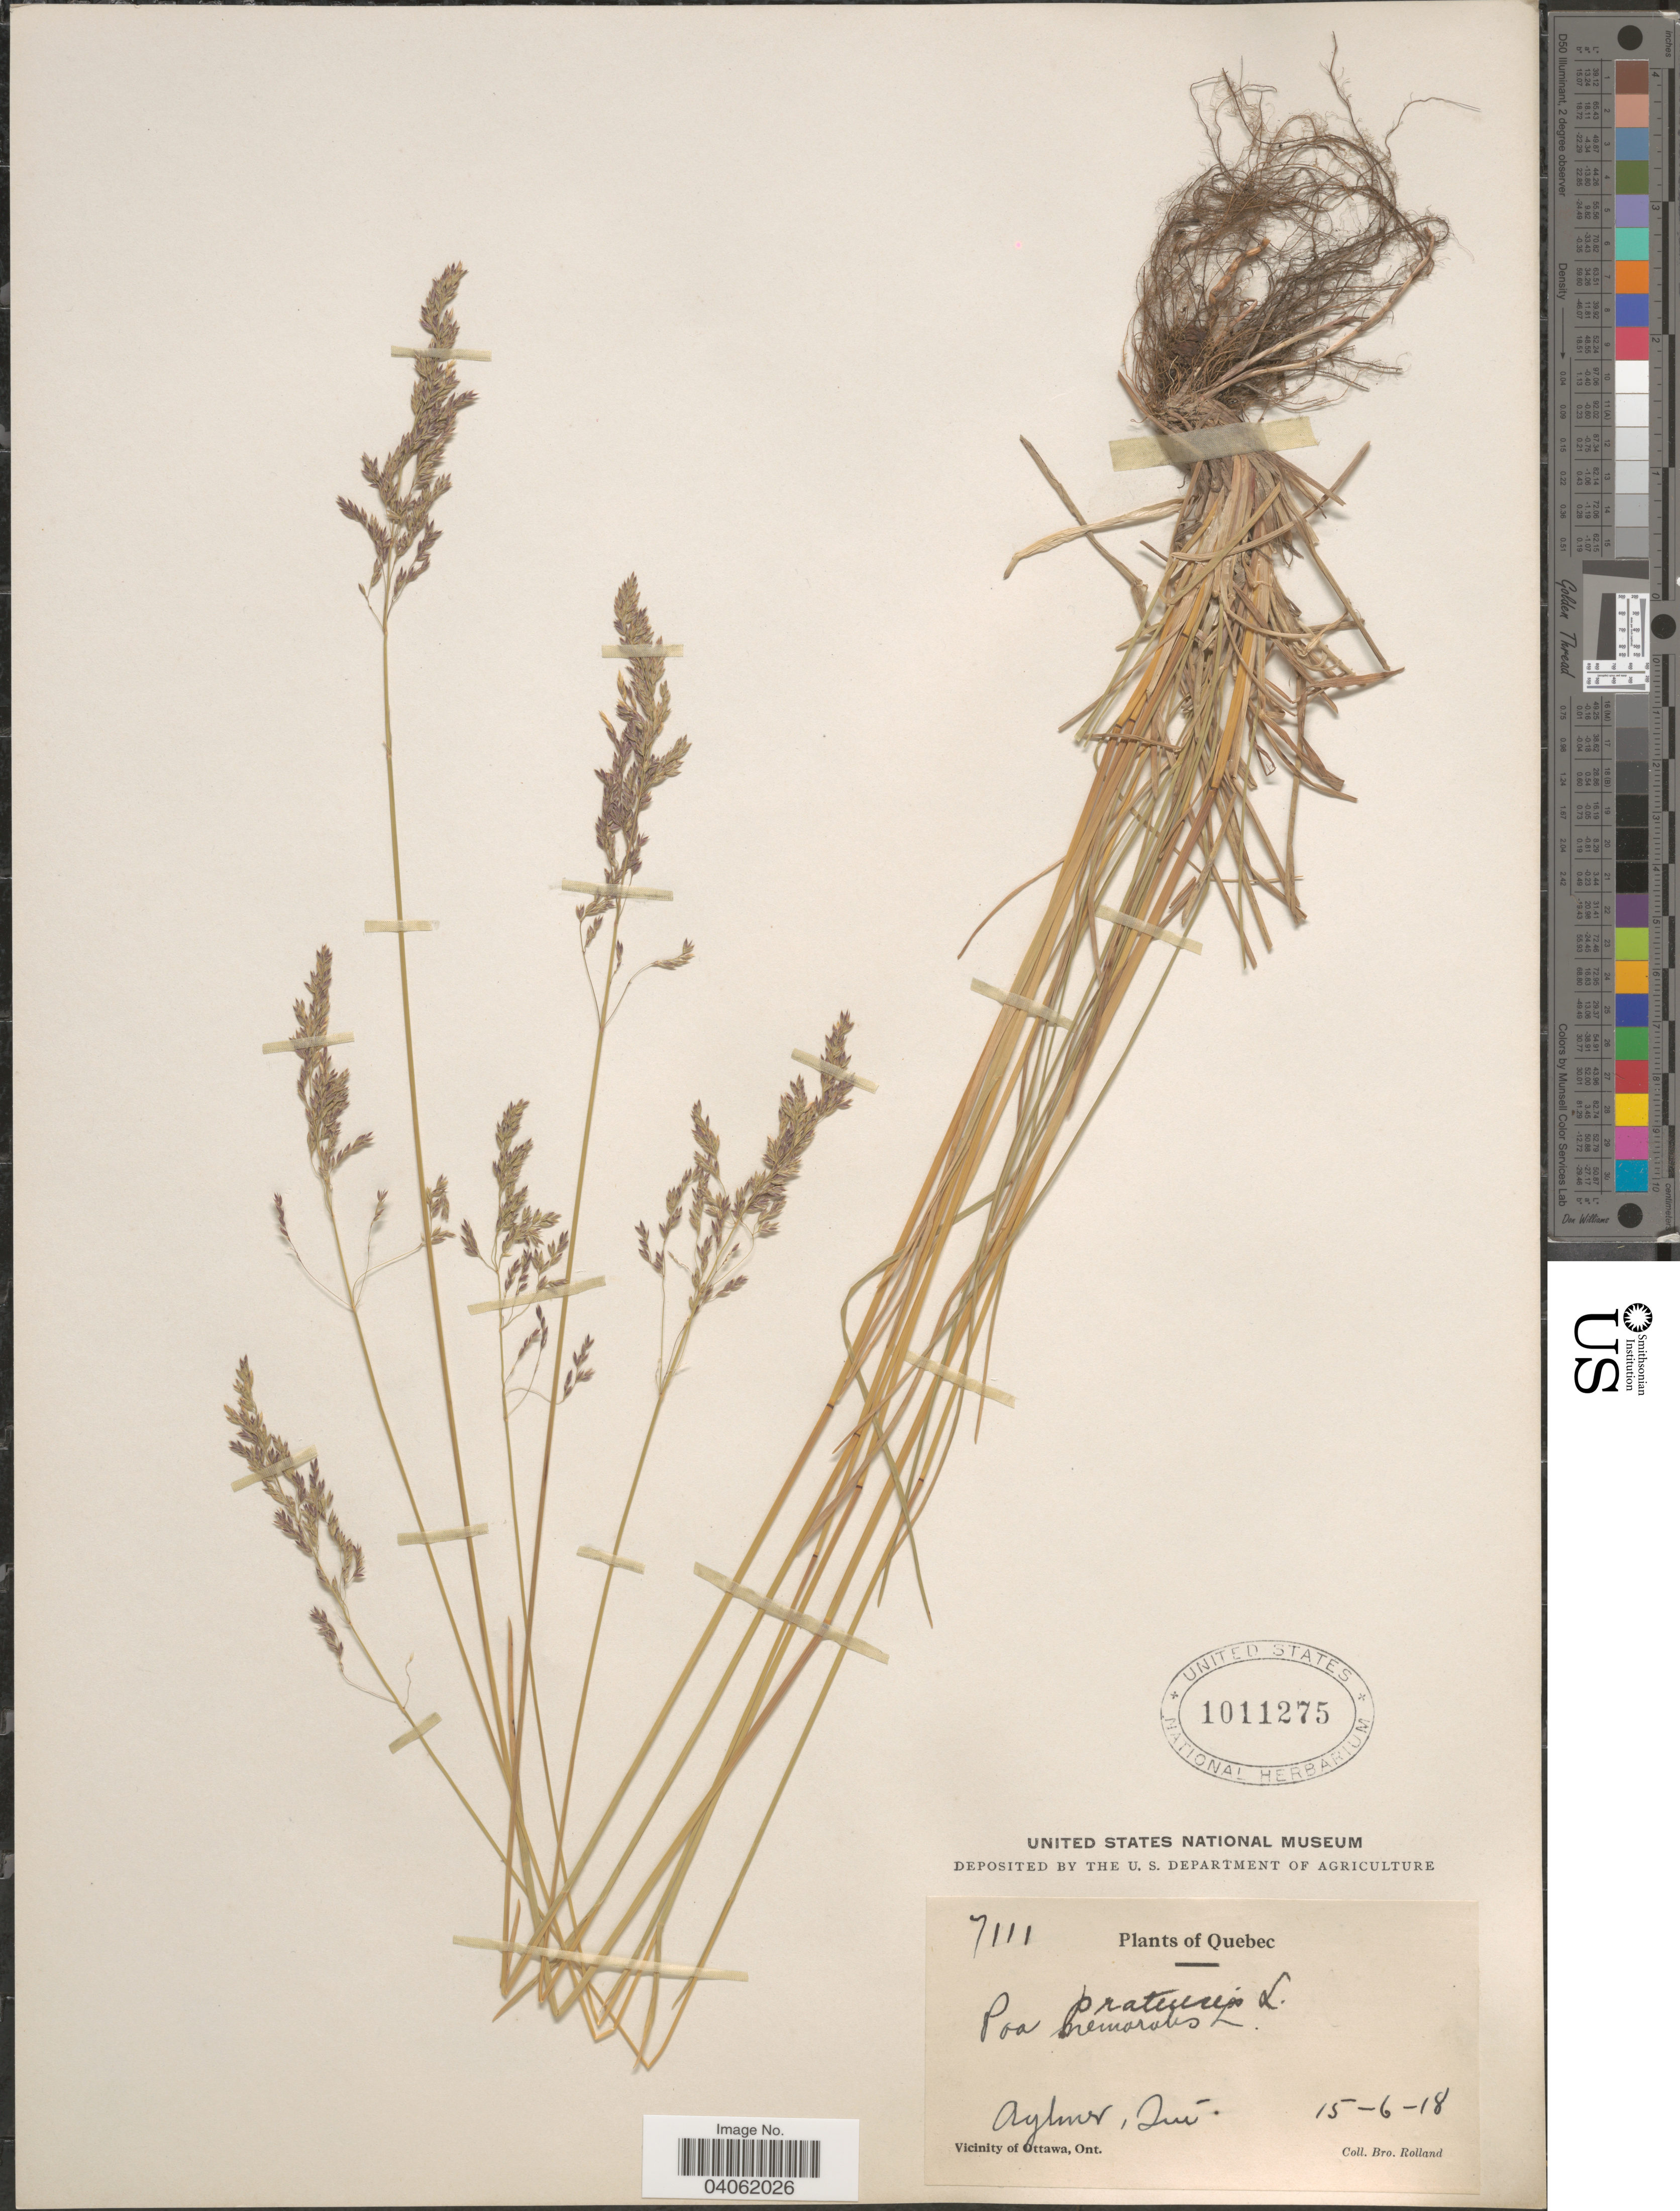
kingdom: Plantae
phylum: Tracheophyta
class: Liliopsida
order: Poales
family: Poaceae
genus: Poa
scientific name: Poa pratensis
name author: L.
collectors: B. Rolland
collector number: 7111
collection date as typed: Transcribed d/m/y: 15/6/18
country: Canada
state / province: Quebec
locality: Aylmer, Qué.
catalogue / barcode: US 1011275